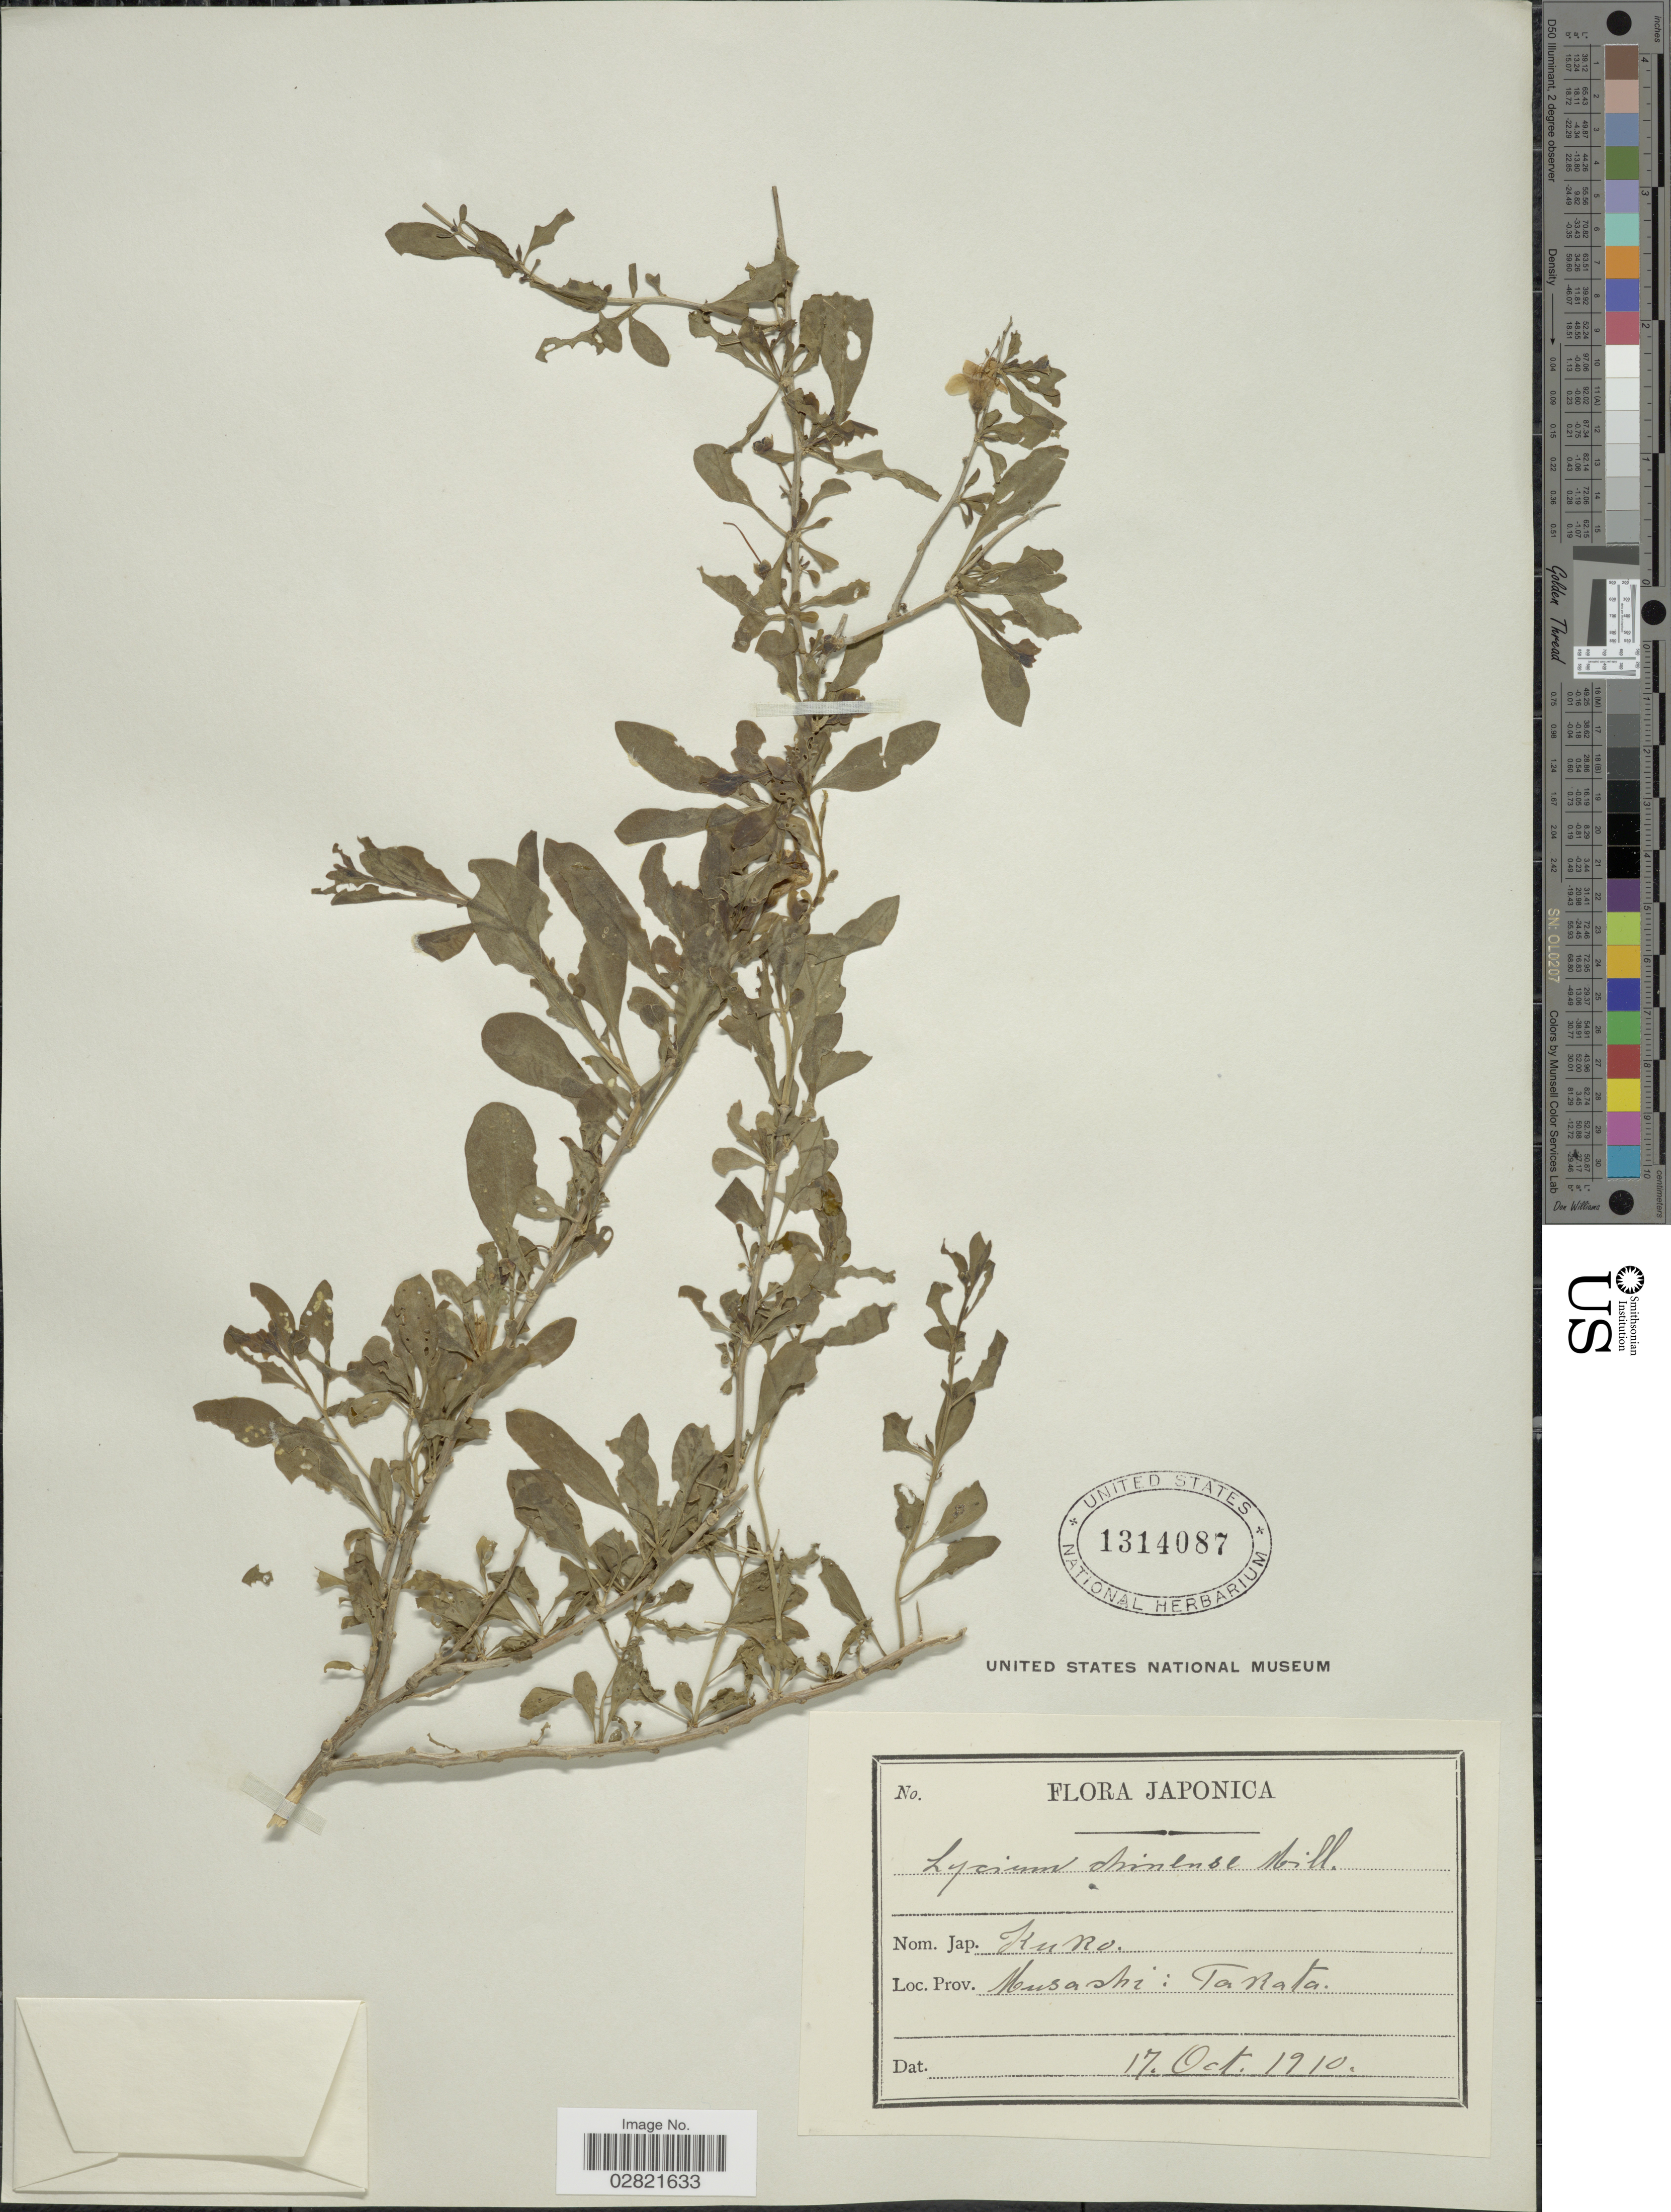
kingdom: Plantae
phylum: Tracheophyta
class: Magnoliopsida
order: Solanales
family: Solanaceae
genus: Lycium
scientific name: Lycium chinense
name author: Mill.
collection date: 1910-10-17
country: Japan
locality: Japonica. Musashi: Takata.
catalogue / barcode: US 1314087